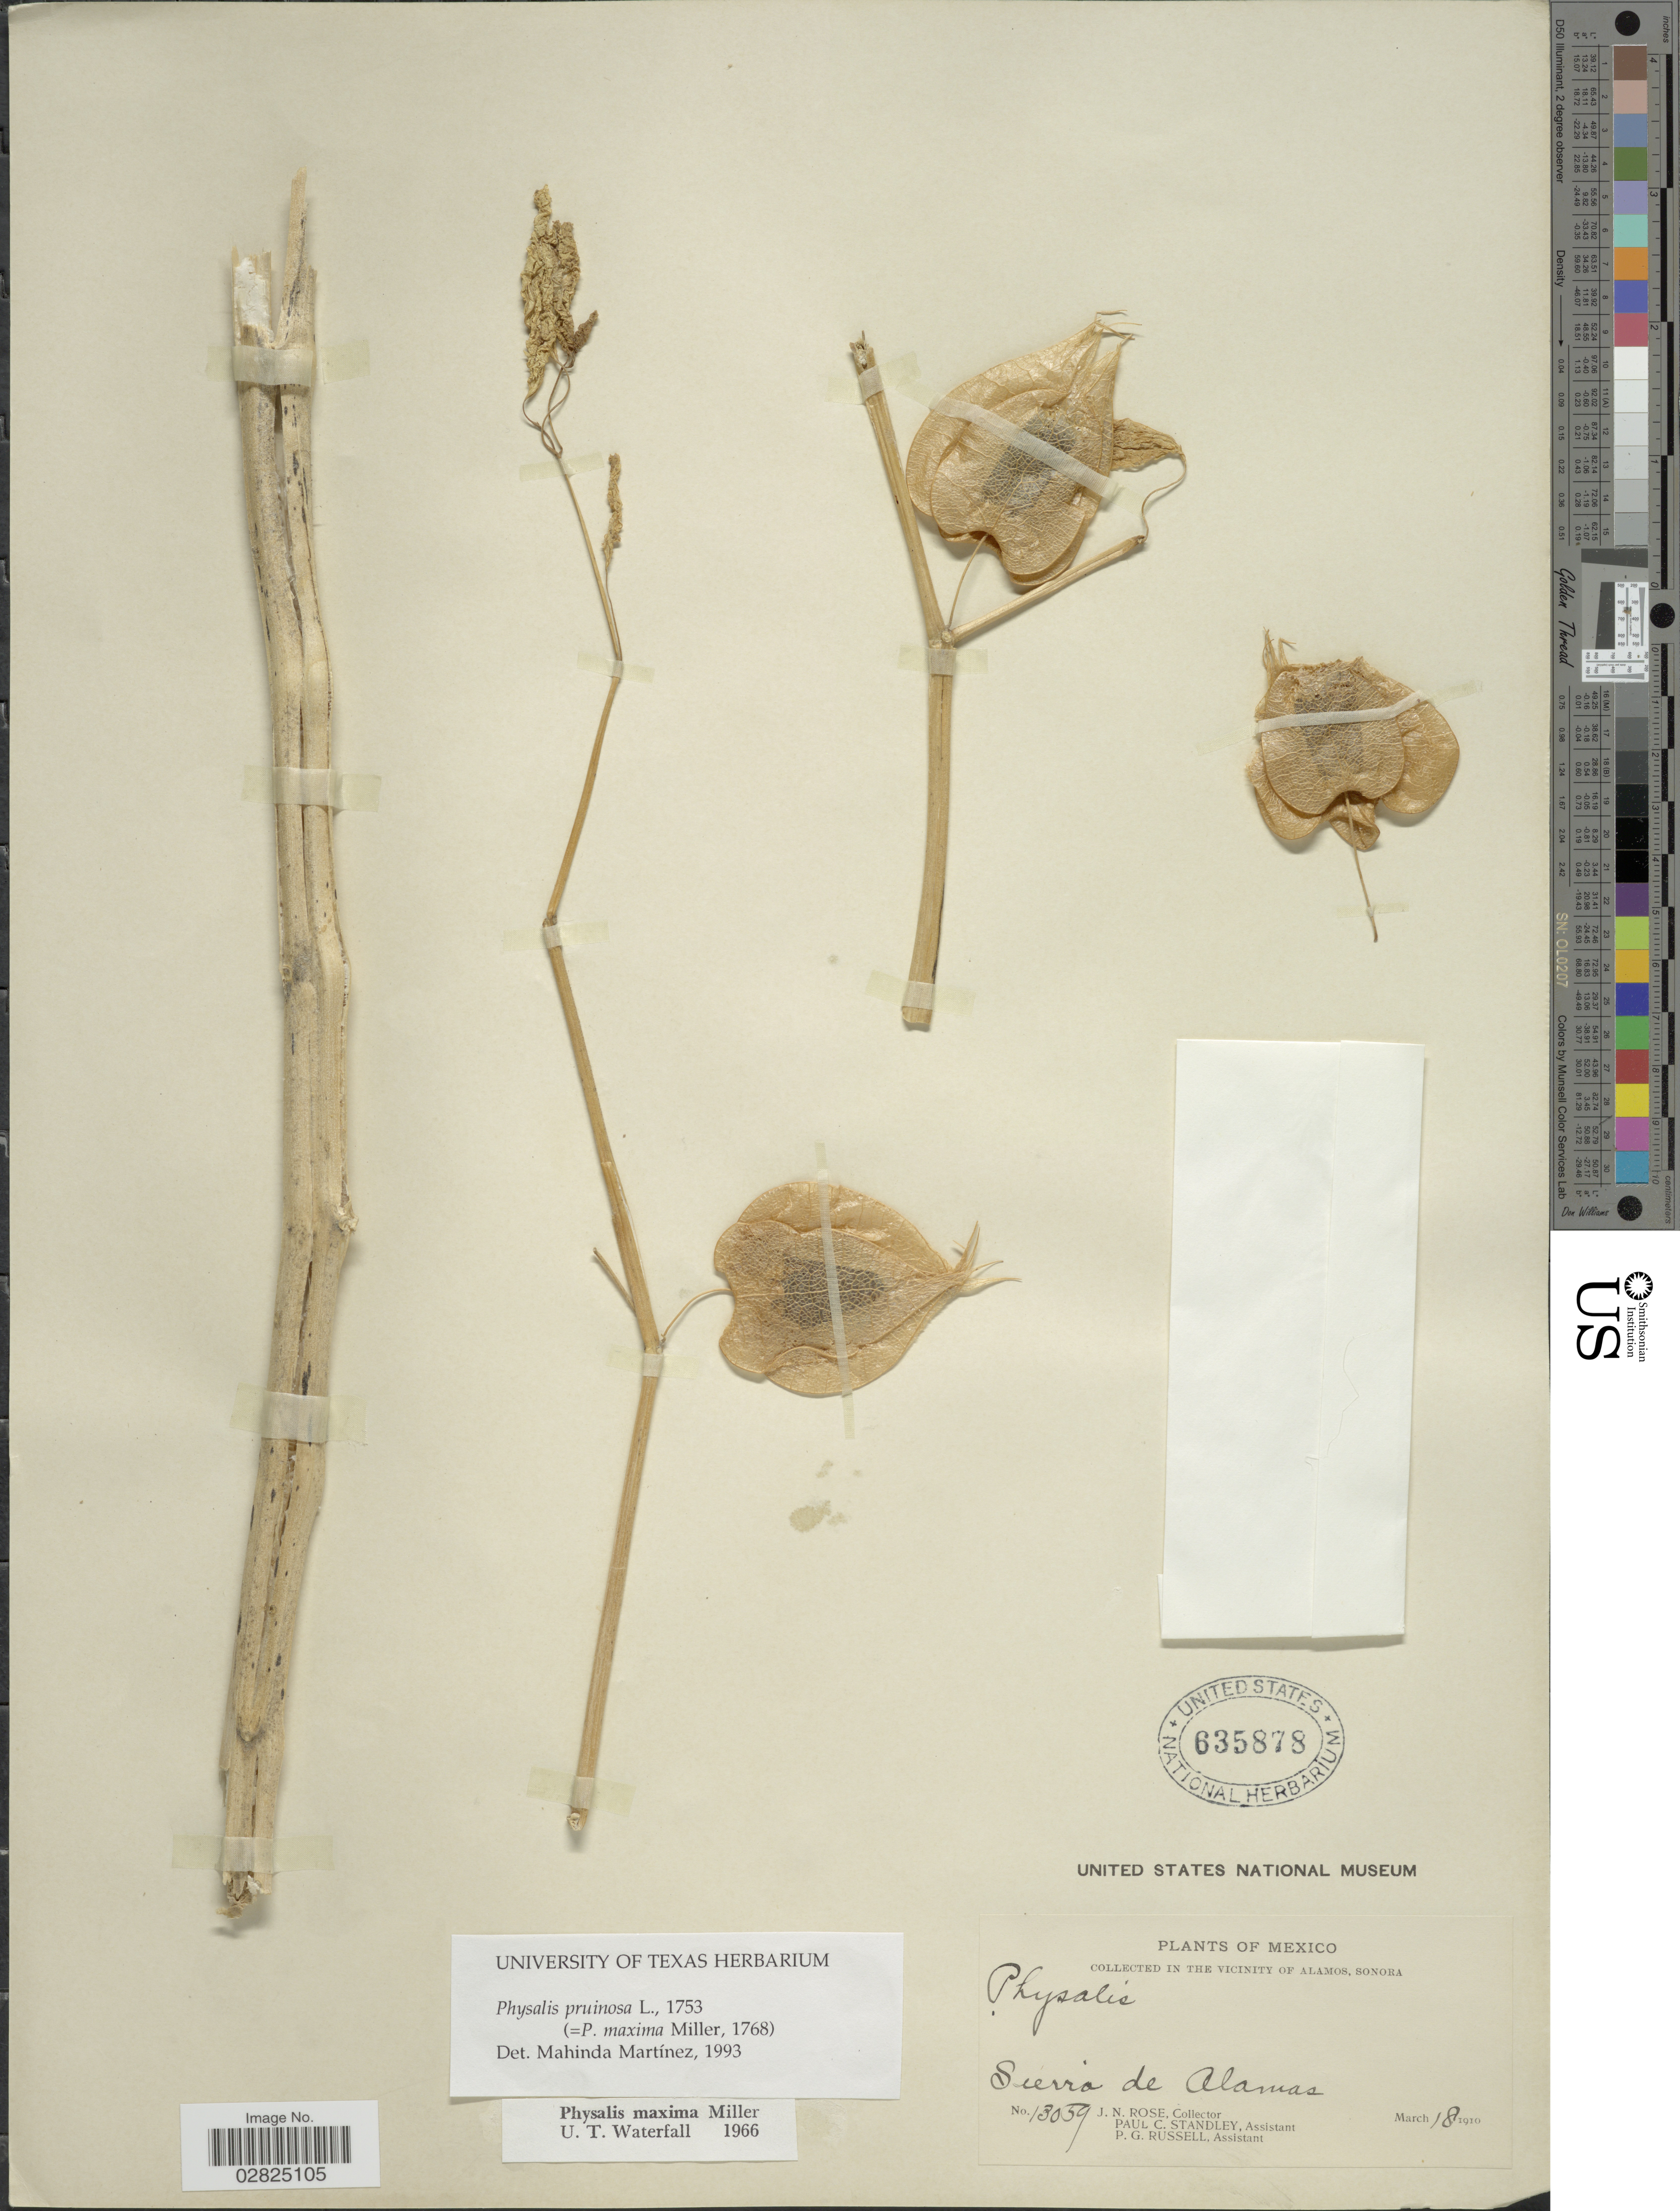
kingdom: Plantae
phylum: Tracheophyta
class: Magnoliopsida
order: Solanales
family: Solanaceae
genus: Physalis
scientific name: Physalis pruinosa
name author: L.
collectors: J. N. Rose, P. C. Standley & P. G. Russell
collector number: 13059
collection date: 1910-03-18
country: Mexico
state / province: Sonora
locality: In the vicinity of Alamos, Sierra de Alamas.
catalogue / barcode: US 635878